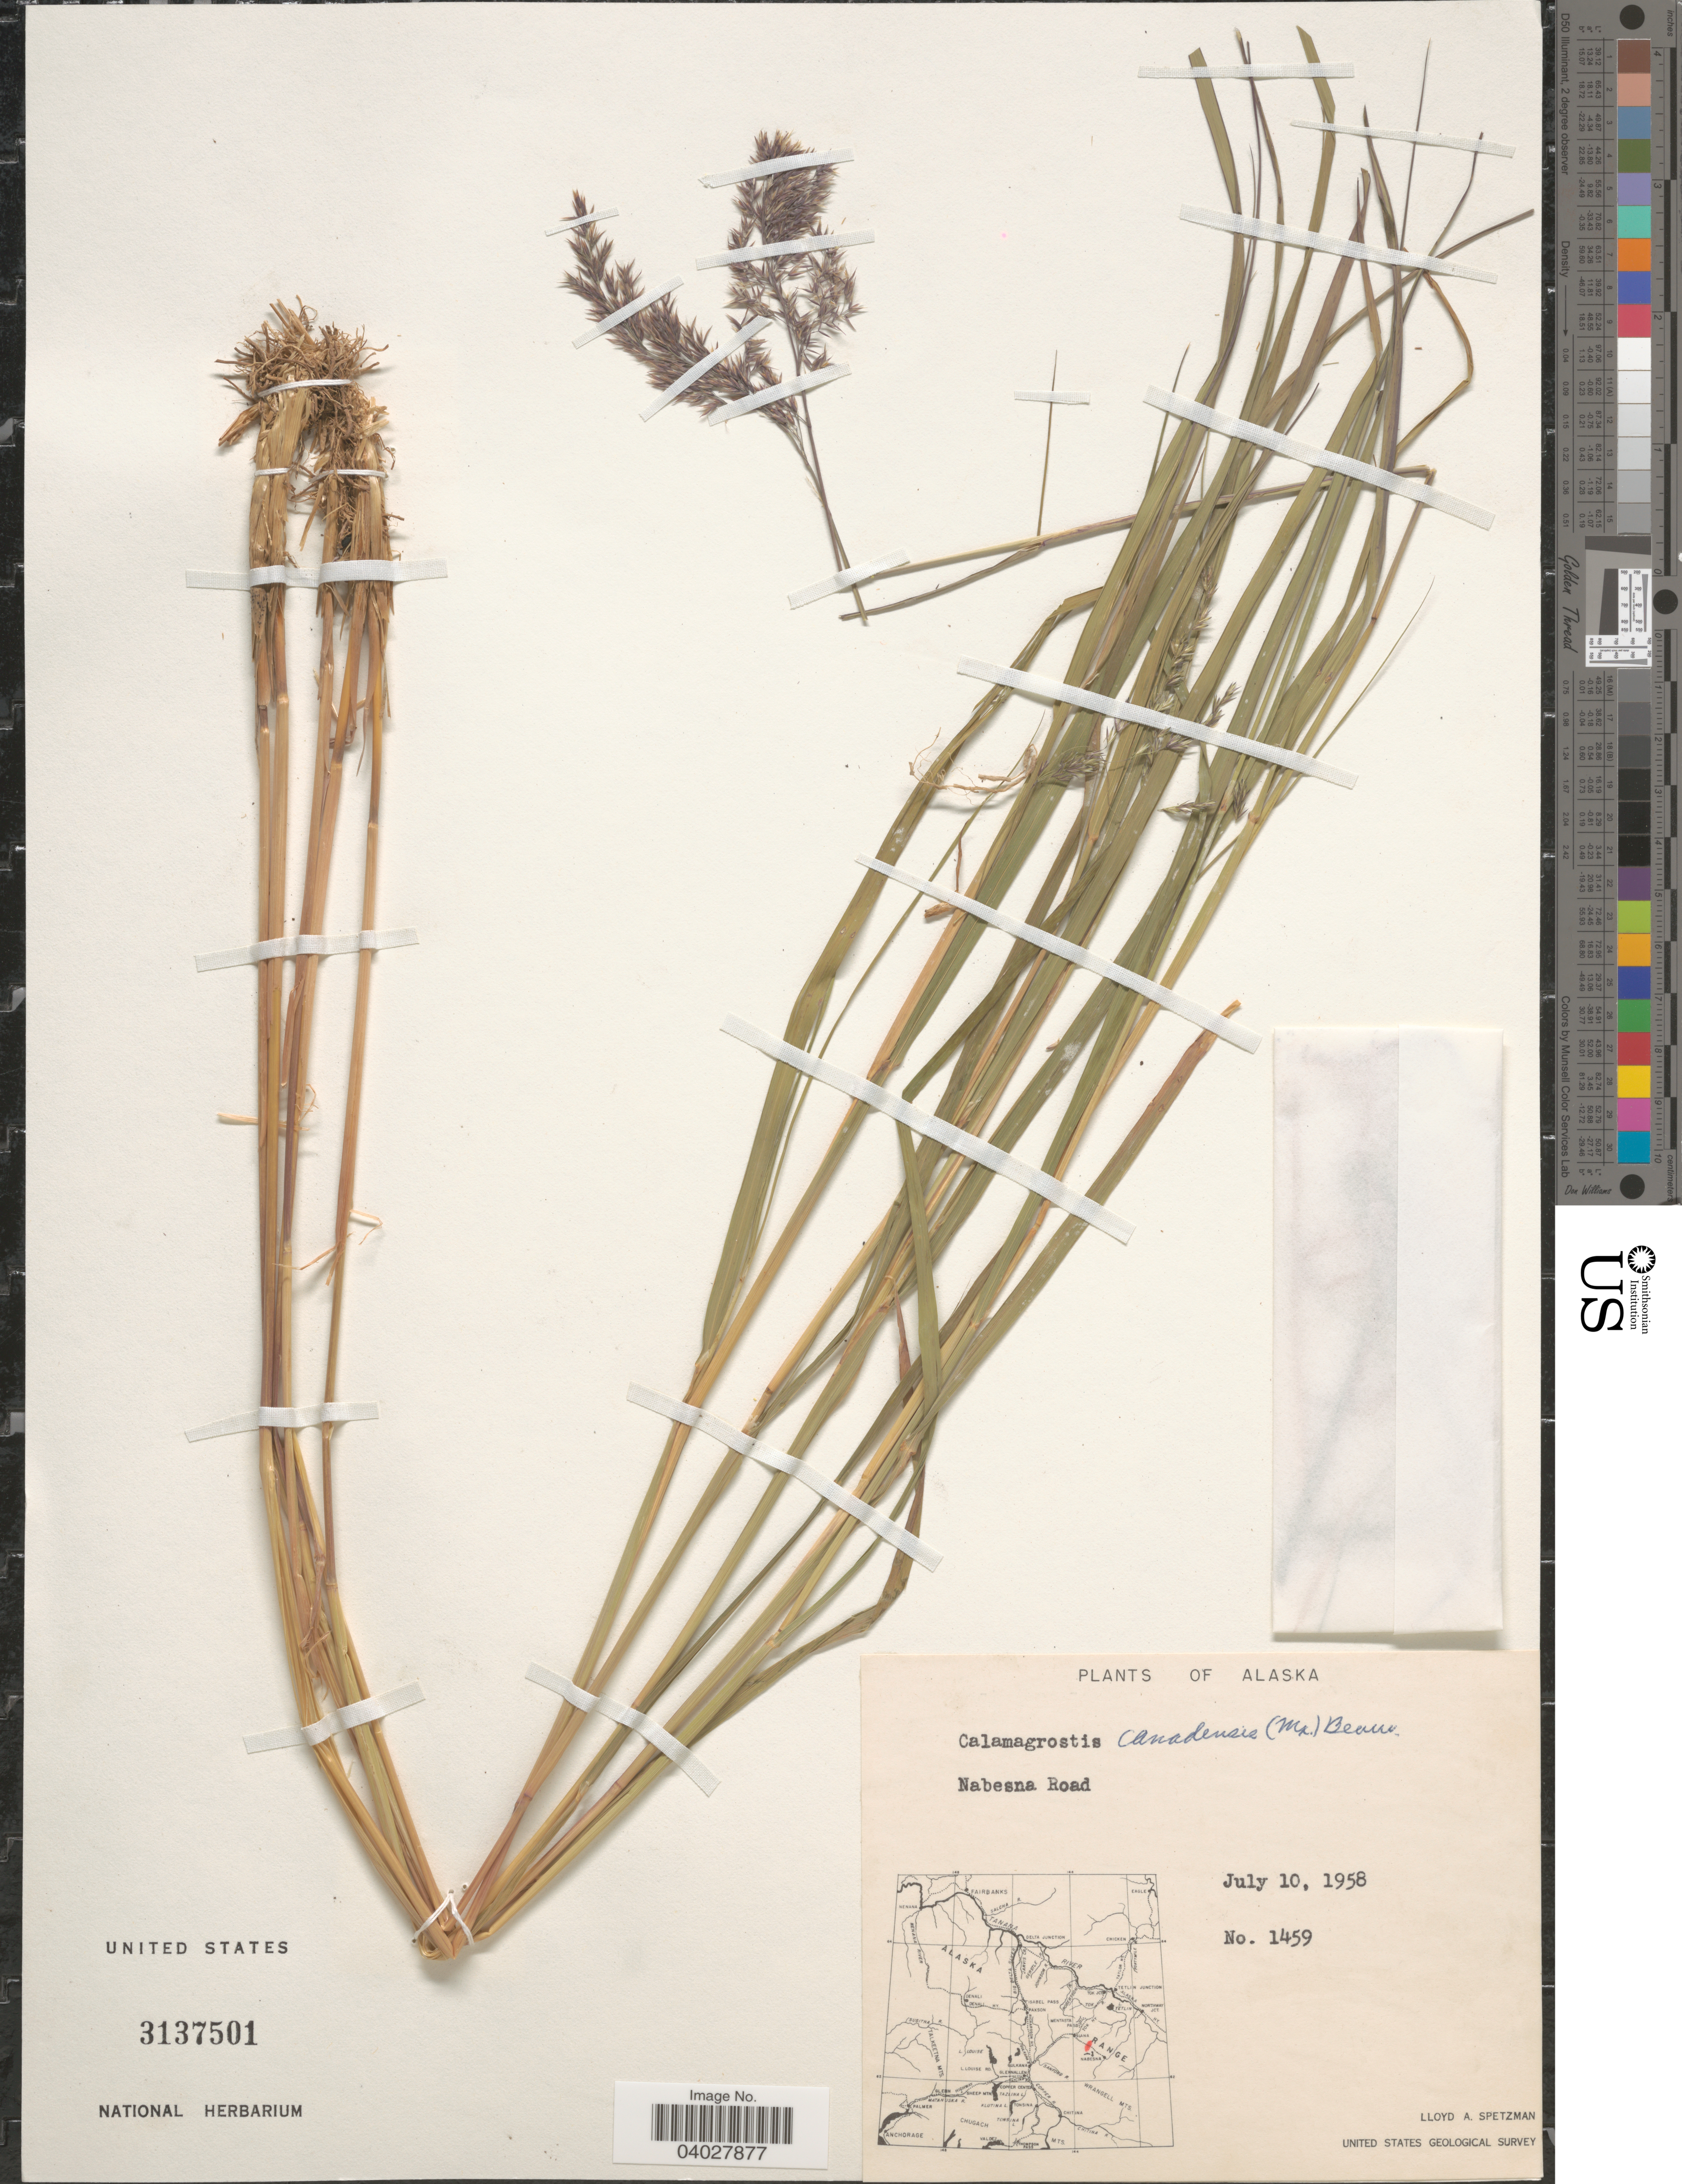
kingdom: Plantae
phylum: Tracheophyta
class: Liliopsida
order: Poales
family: Poaceae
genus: Calamagrostis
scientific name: Calamagrostis canadensis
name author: (Michx.) P. Beauv.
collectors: L. Spetzman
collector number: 1459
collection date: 1958-07-10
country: United States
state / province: Alaska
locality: Nabesna Road.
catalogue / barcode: US 3137501